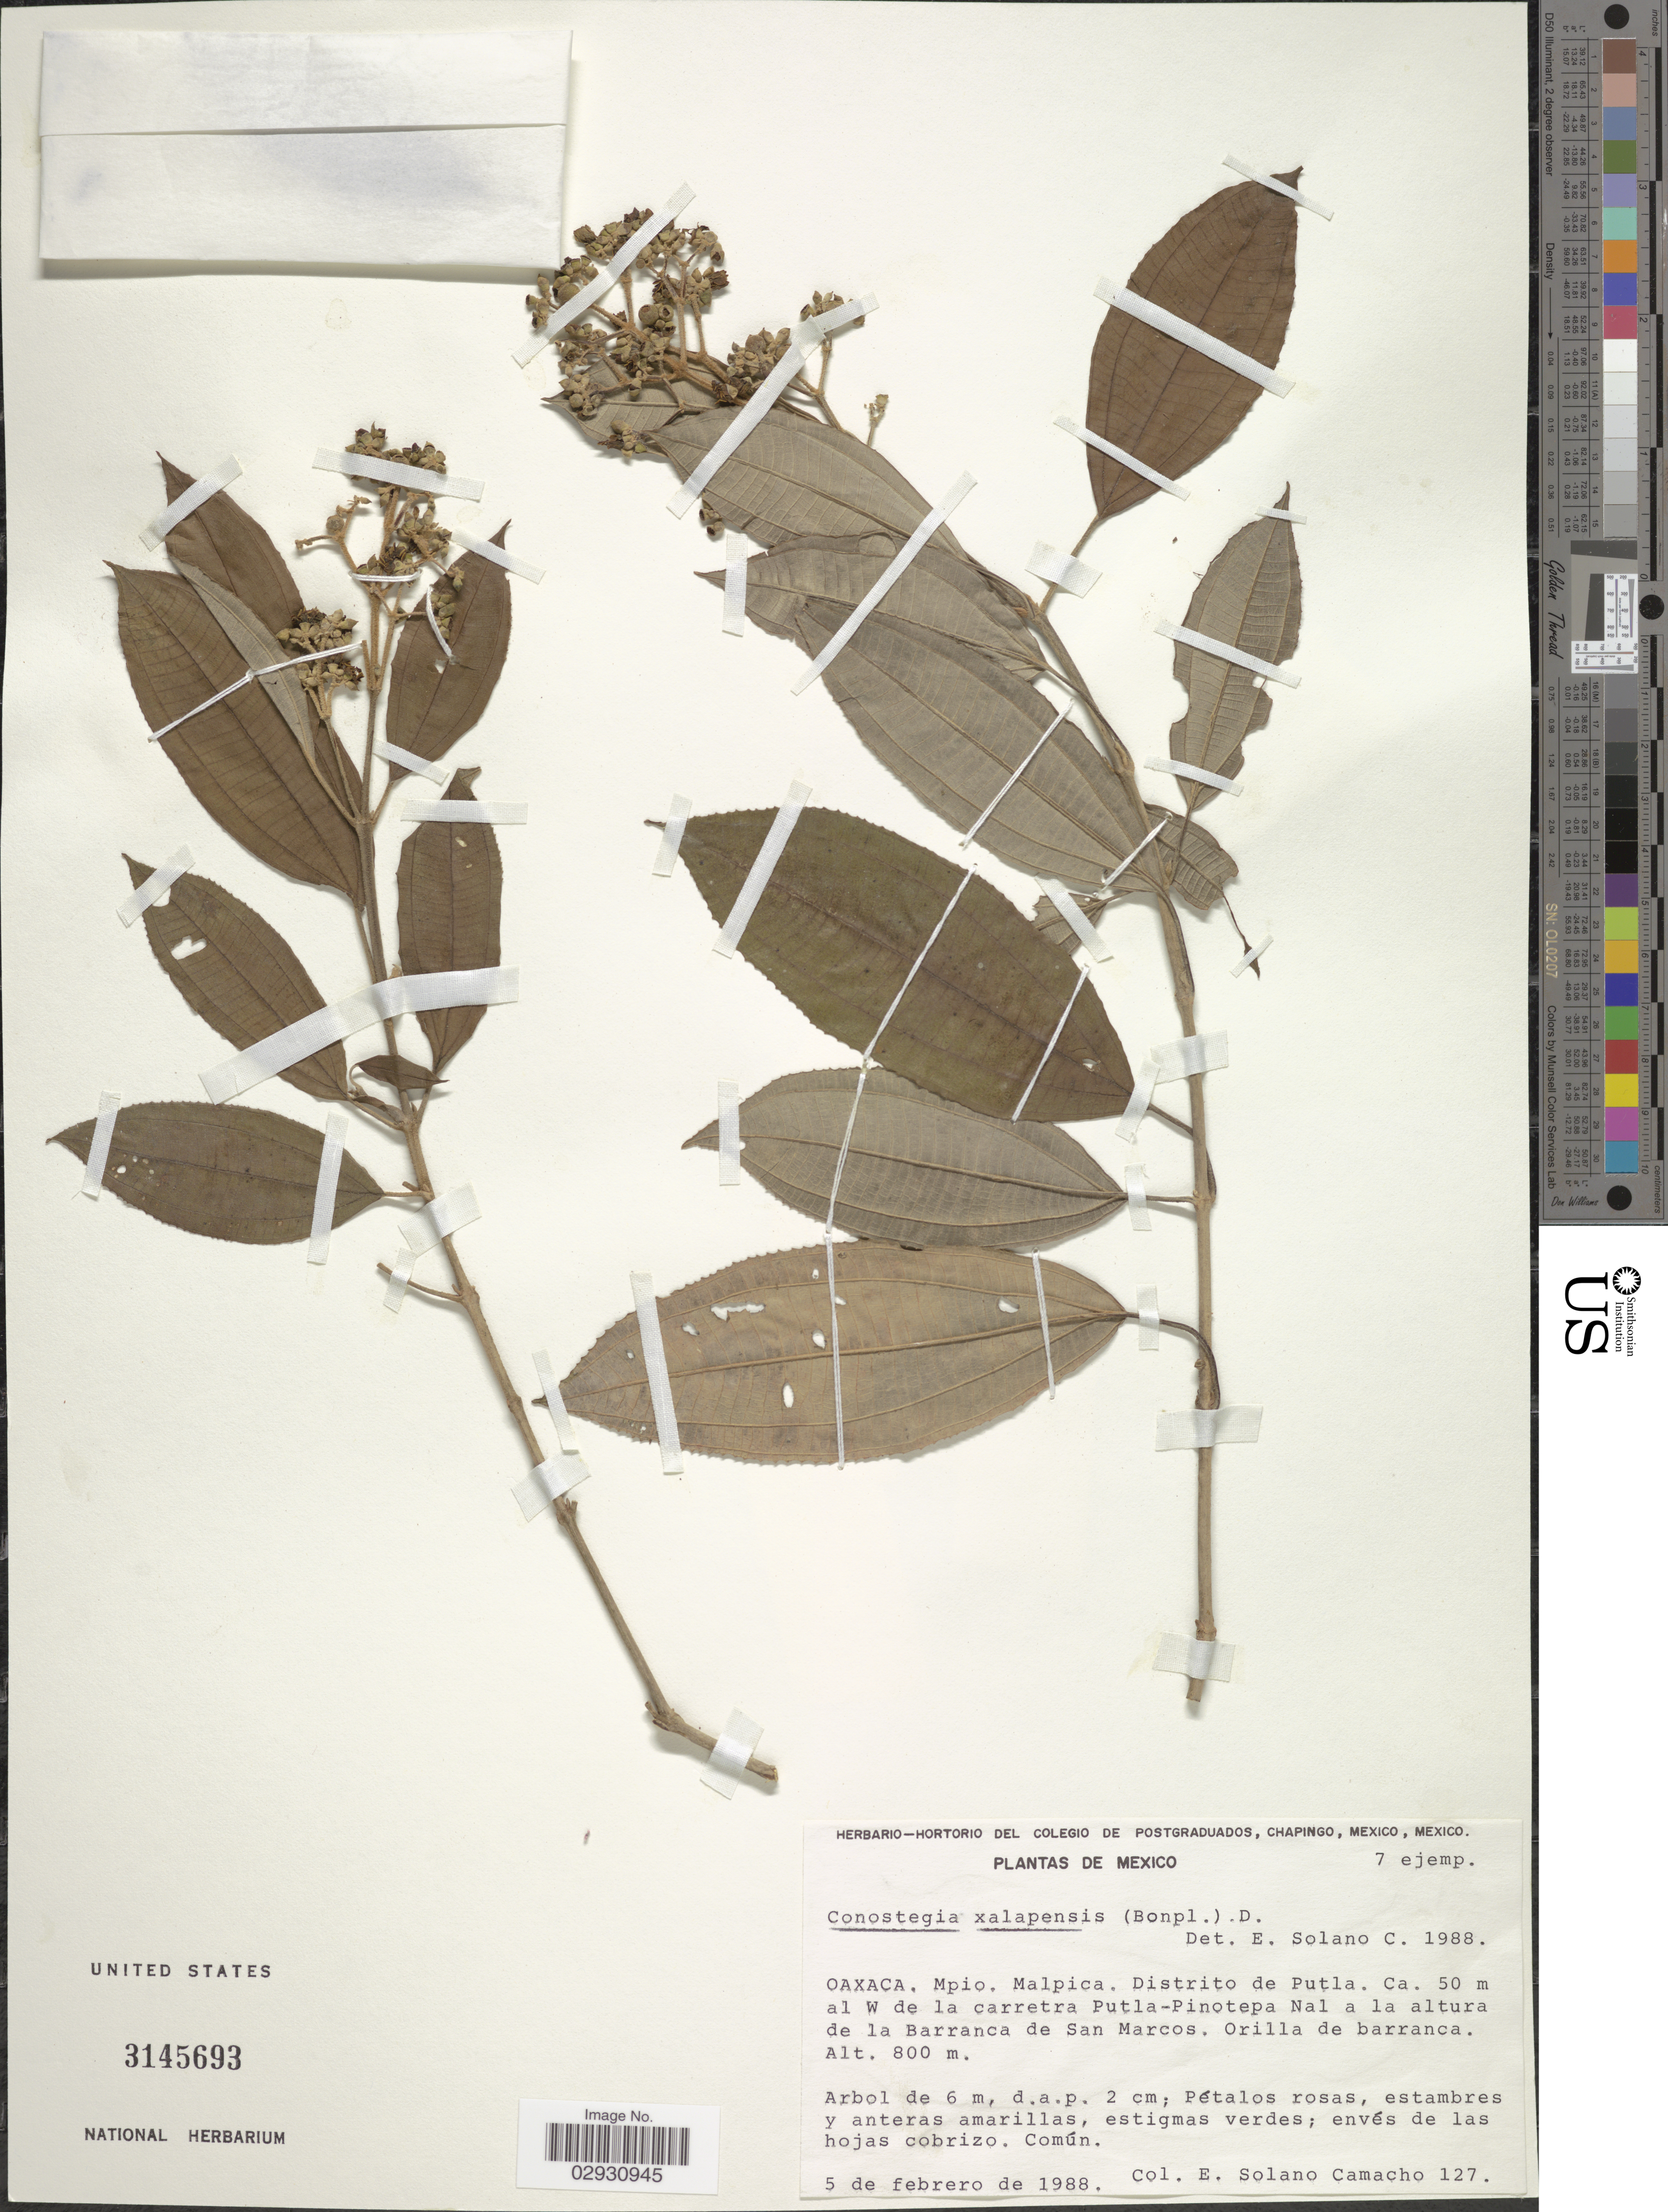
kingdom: Plantae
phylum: Tracheophyta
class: Magnoliopsida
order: Myrtales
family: Melastomataceae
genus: Conostegia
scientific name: Conostegia quadrangularis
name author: Schltdl. ex Steud.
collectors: E. Solano C.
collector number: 127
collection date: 1988-02-05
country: Mexico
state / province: Oaxaca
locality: Mpio. Malpica. Distrito de Putla. Ca. 50 m al W de la carretera Putla-Pinotepa Nal a la altura de la Barranca de San Marcos.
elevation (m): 800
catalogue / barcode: US 3145693